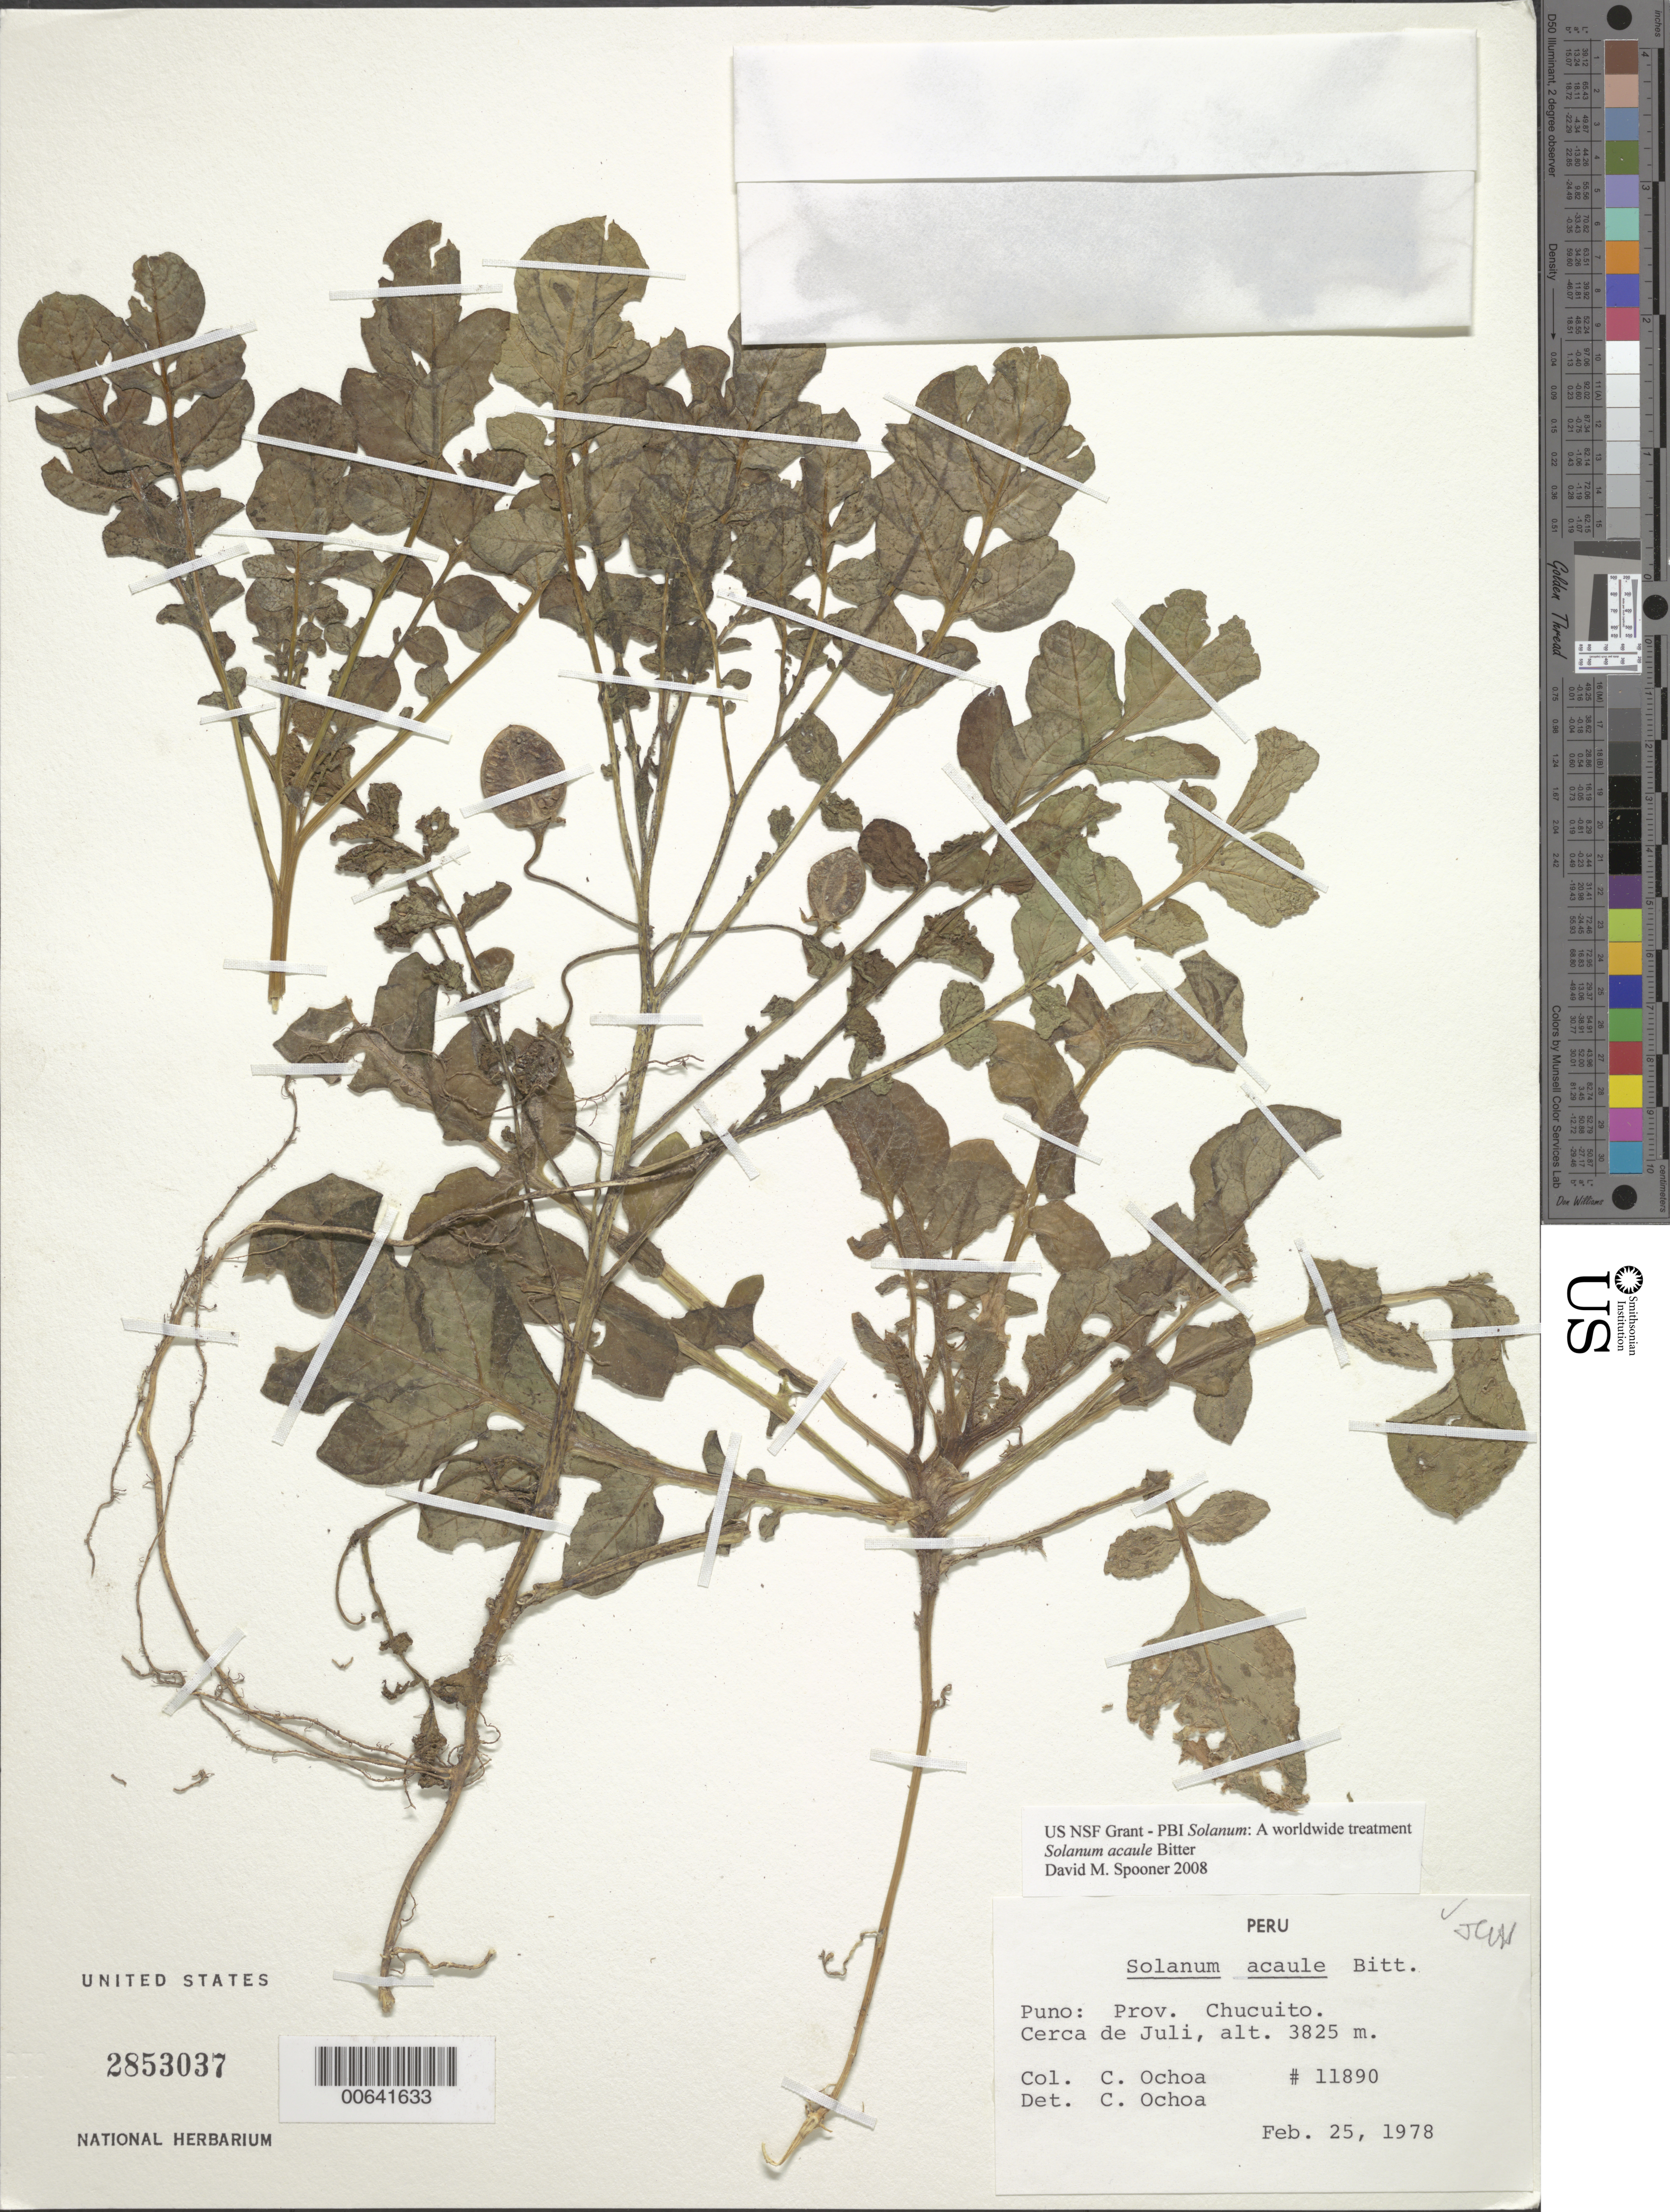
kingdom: Plantae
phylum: Tracheophyta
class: Magnoliopsida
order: Solanales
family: Solanaceae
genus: Solanum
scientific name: Solanum acaule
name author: Bitter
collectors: C. Ochoa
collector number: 11890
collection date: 1978-02-25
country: Peru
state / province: Puno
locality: Prov. Chucuito. Cerca de Juli.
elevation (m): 3825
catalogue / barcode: US 2853037